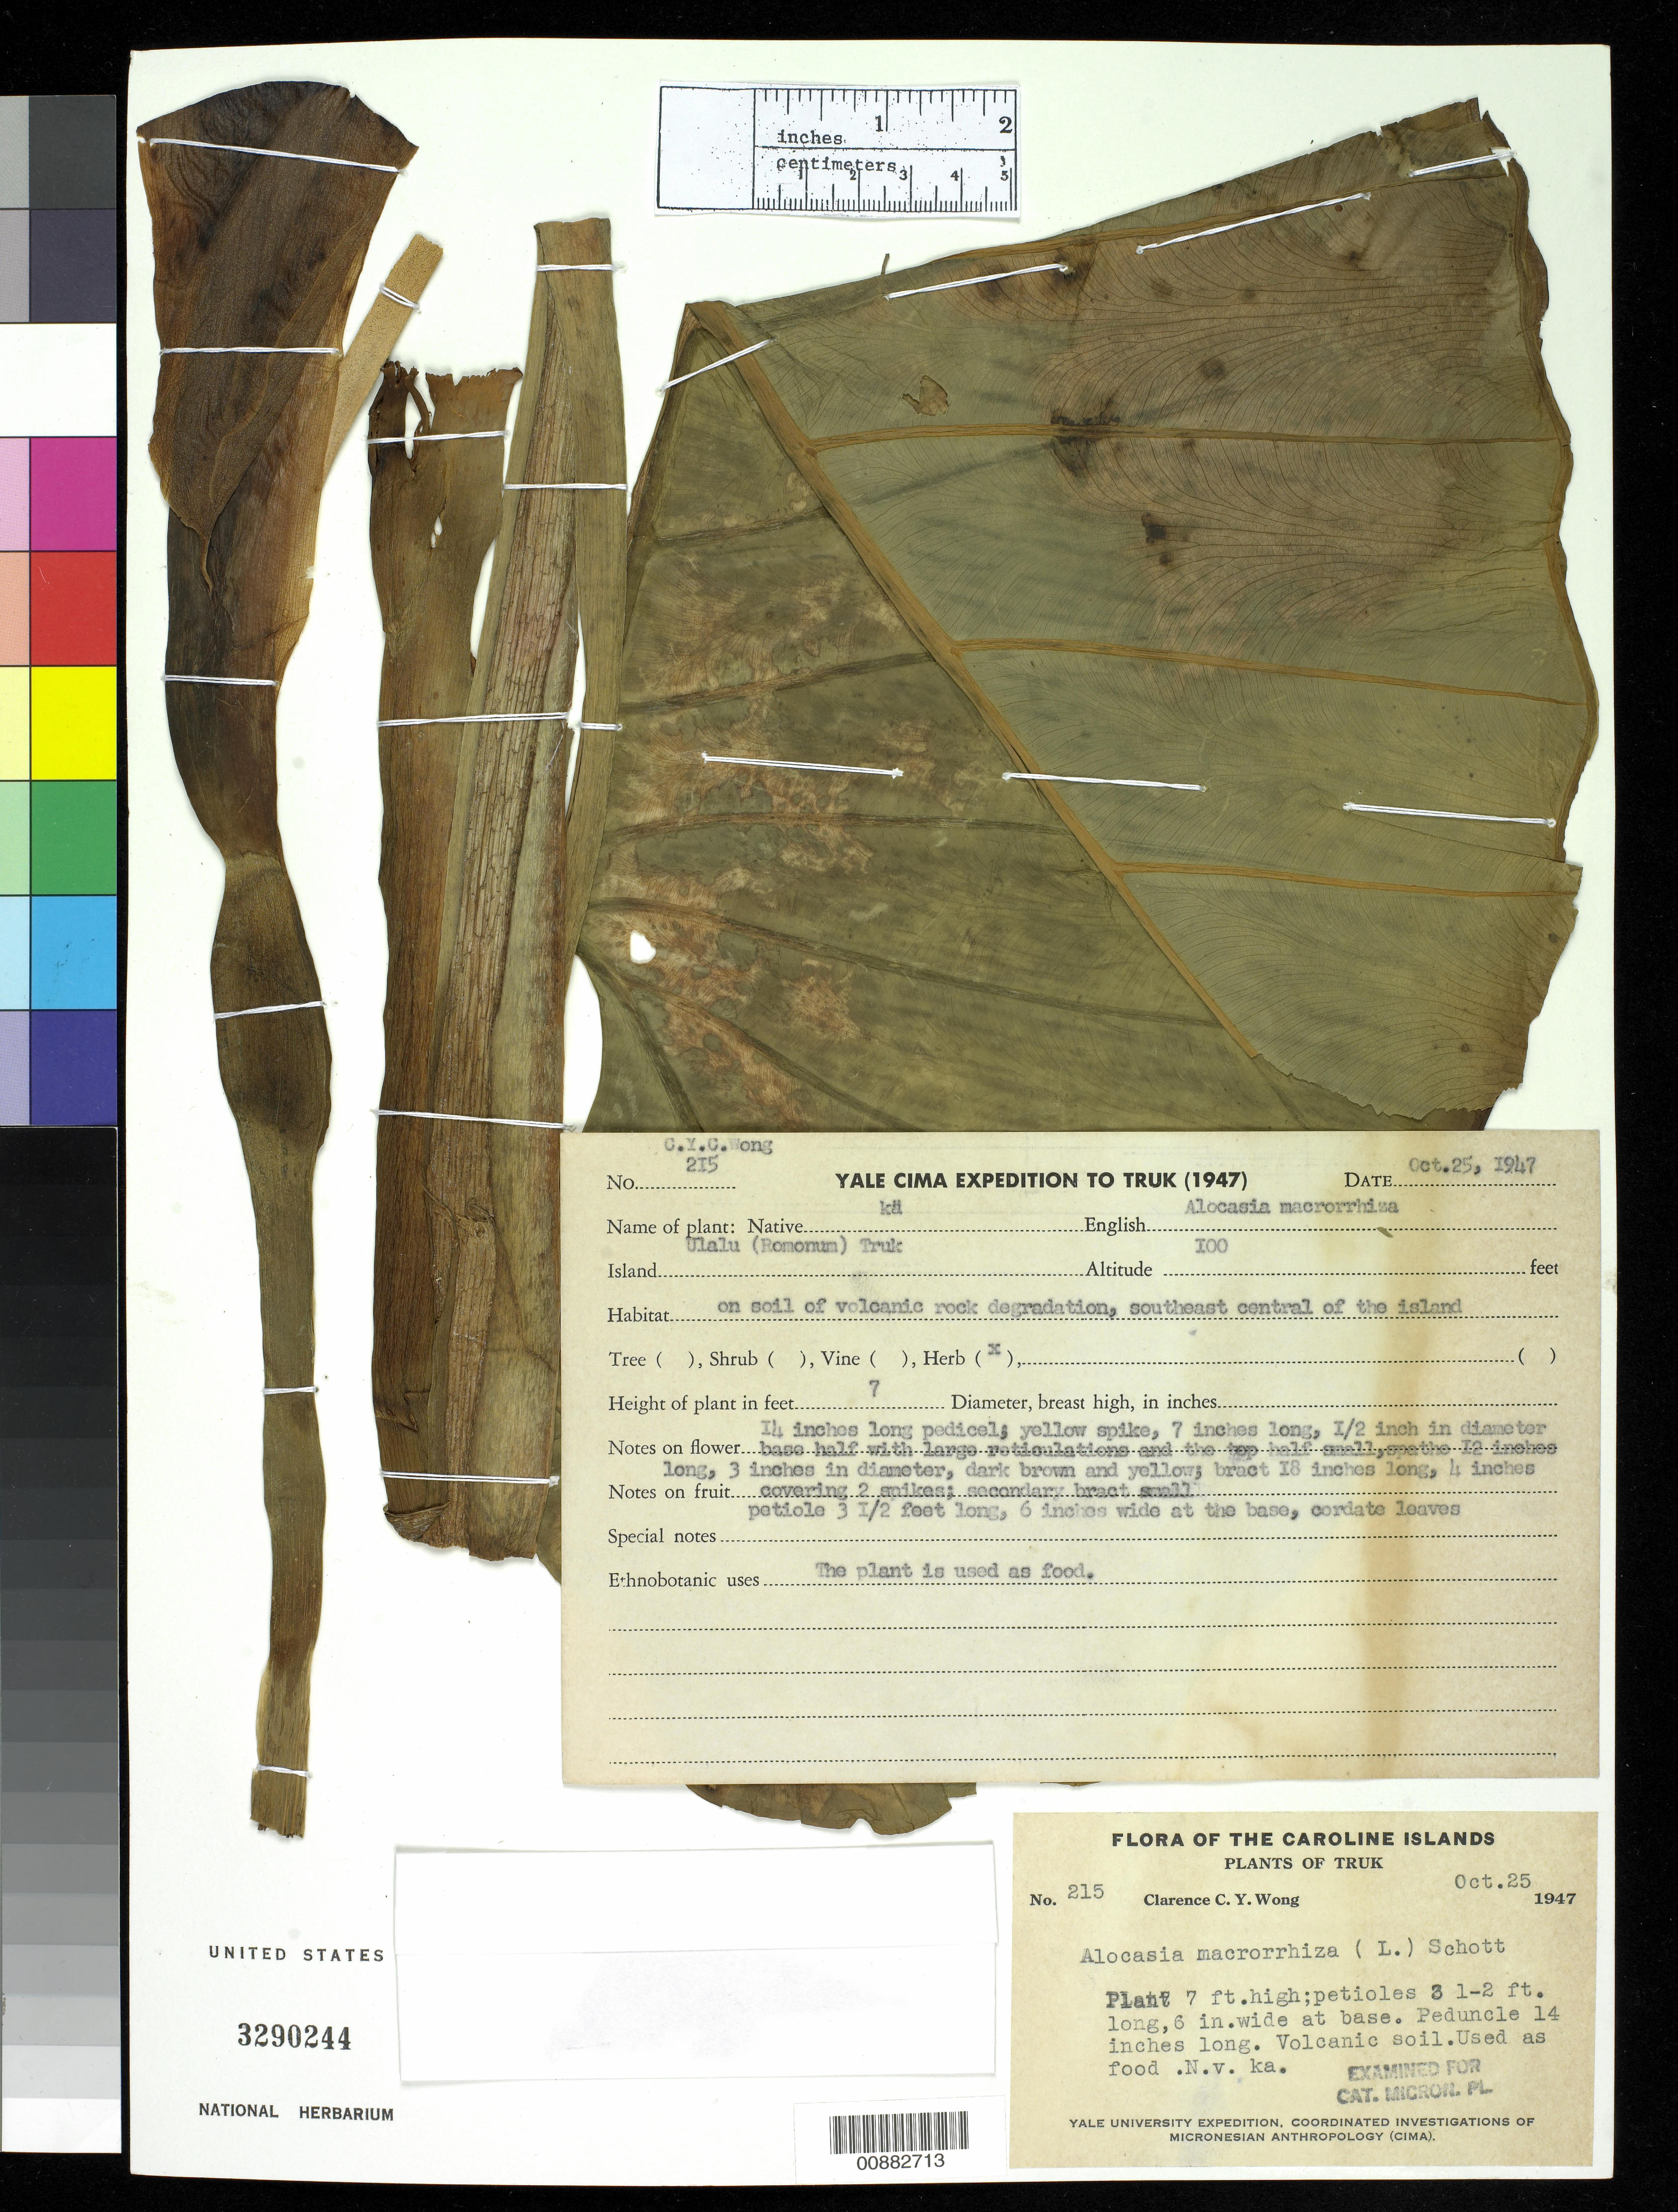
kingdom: Plantae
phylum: Tracheophyta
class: Liliopsida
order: Alismatales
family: Araceae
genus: Alocasia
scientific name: Alocasia macrorrhizos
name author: (L.) G. Don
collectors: C. Wong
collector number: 215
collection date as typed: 25 Oct 1947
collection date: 1947-10-25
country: Micronesia, Federated States of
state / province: Truk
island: Romonum [Ulalu]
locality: SE central of the island. Ulala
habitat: on soil of volcanic rock degradation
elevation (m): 30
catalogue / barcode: US 3290244